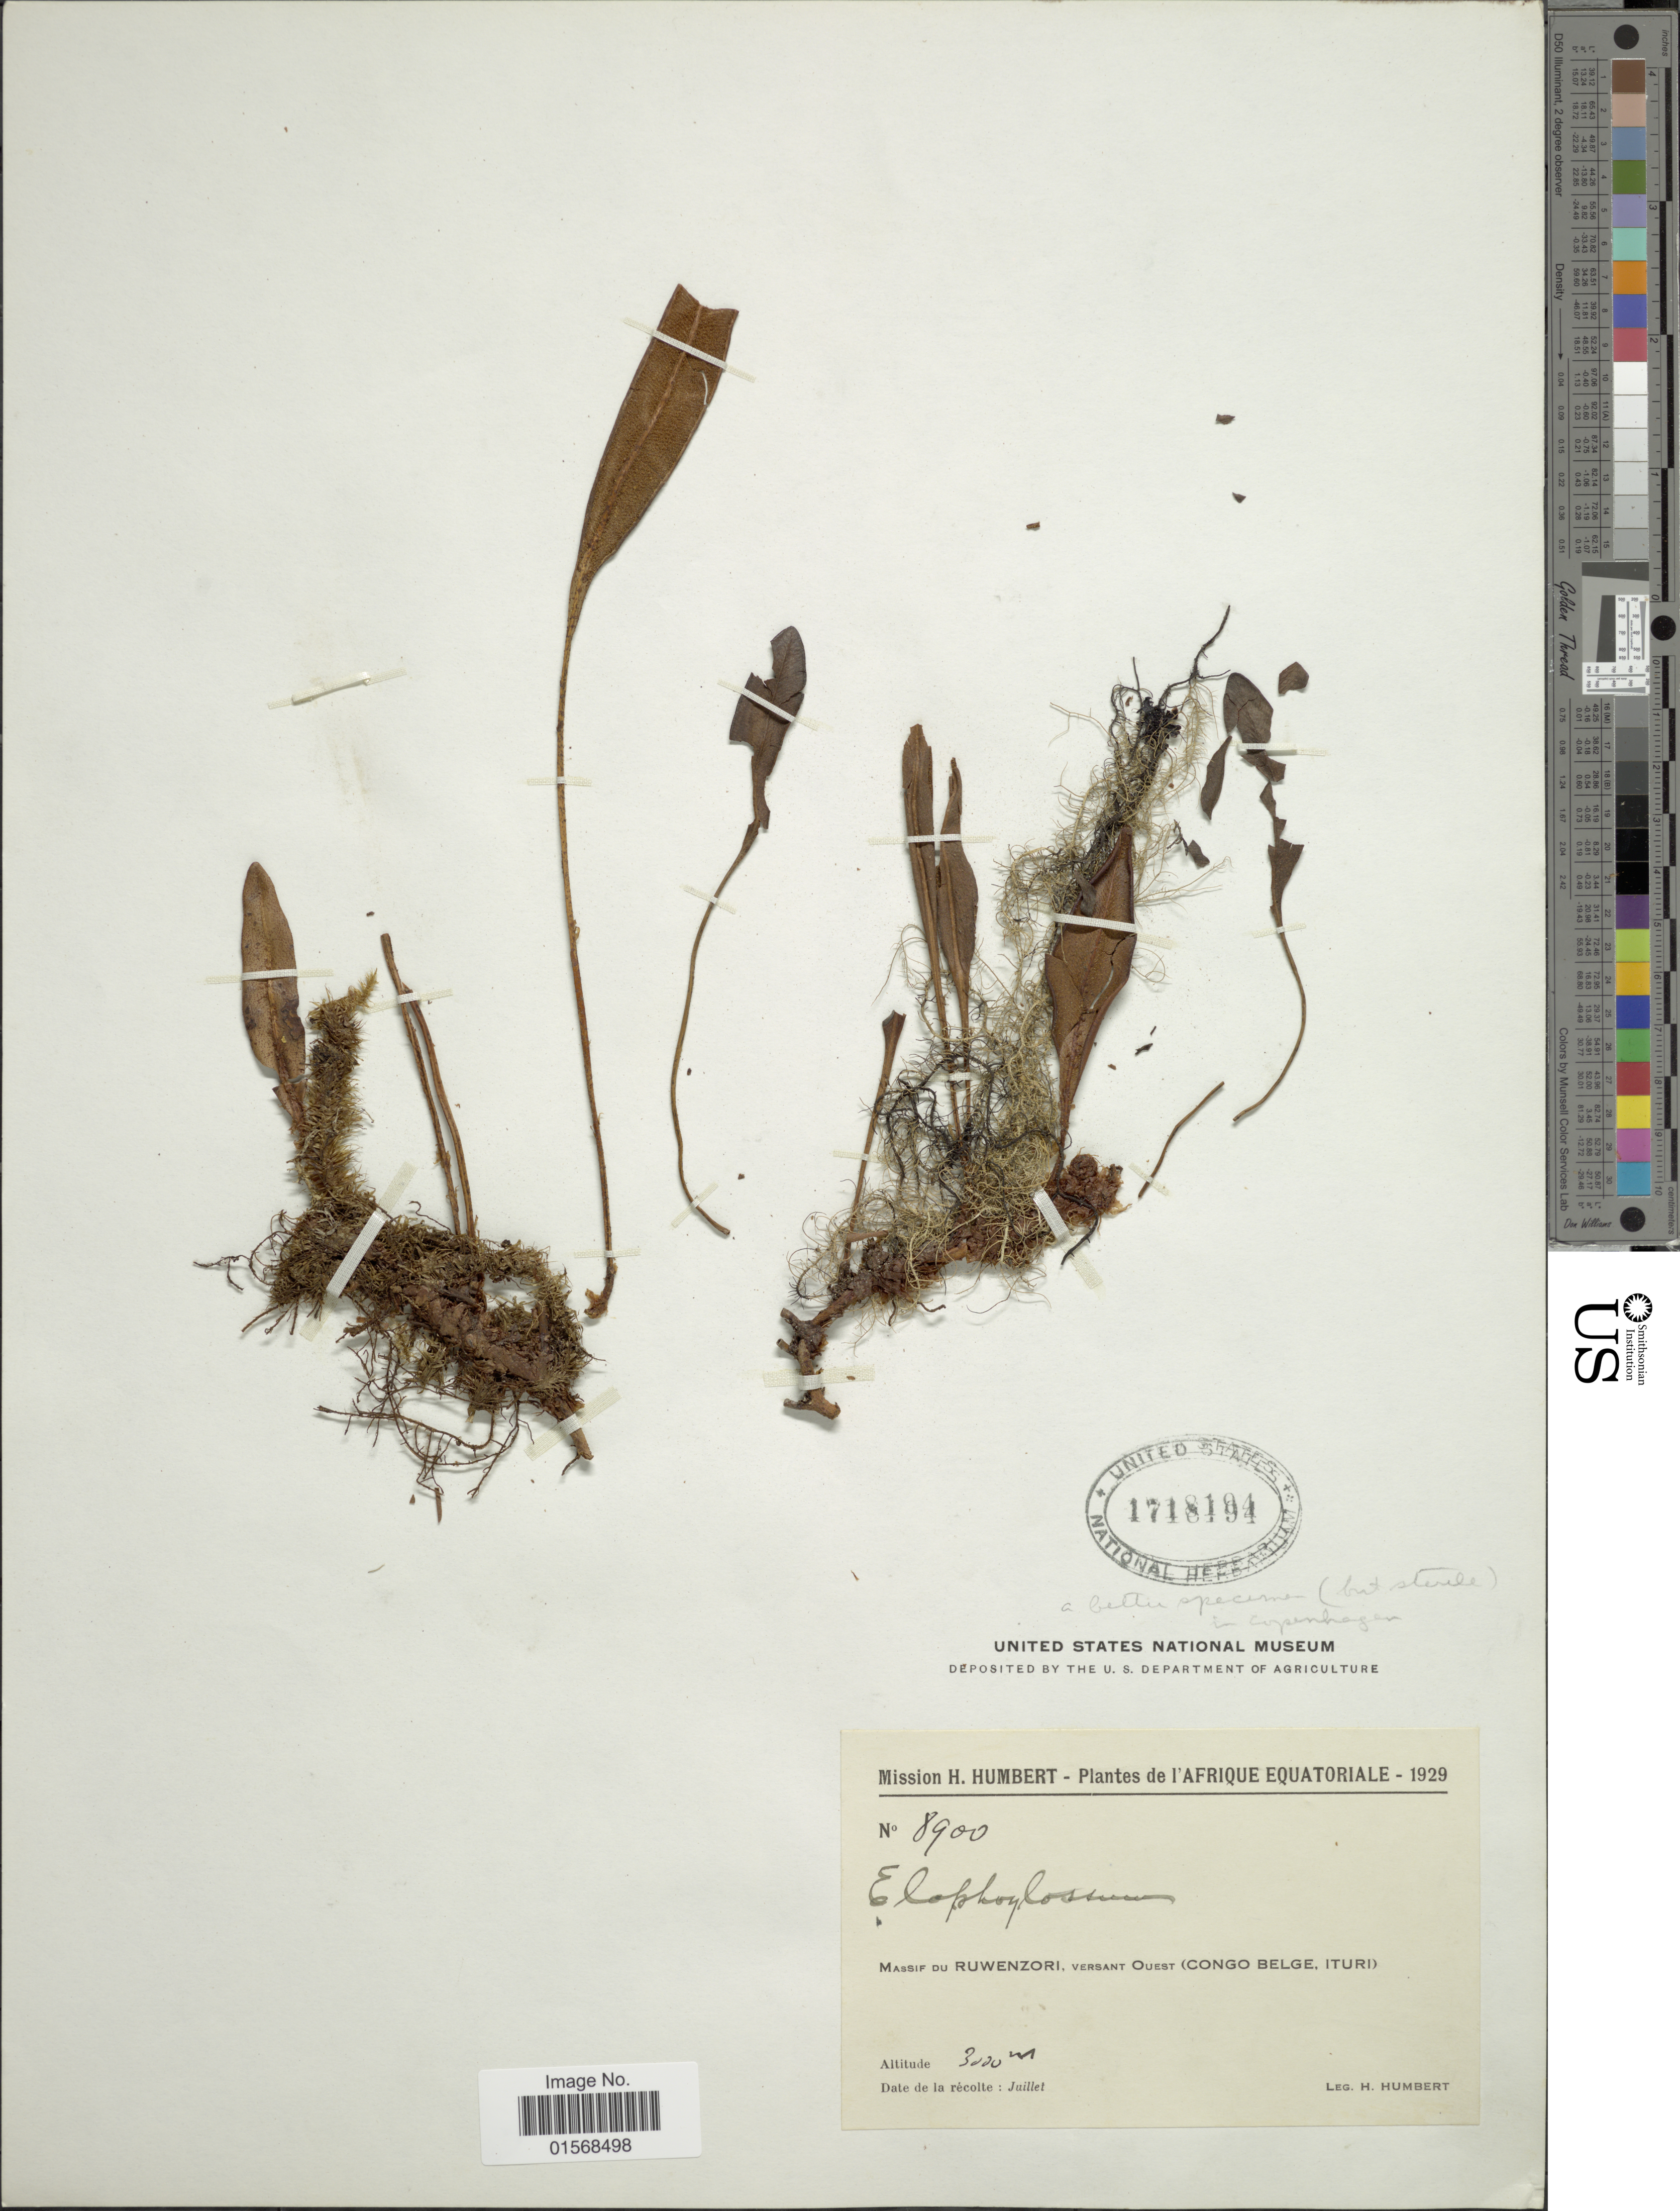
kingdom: Plantae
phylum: Tracheophyta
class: Polypodiopsida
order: Polypodiales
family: Dryopteridaceae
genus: Elaphoglossum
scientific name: Elaphoglossum sp.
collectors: H. Humbert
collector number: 8900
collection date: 1929-07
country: Congo, Democratic Republic of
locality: L'Afrique Equatoriale. Massif du Ruwenzori, versant Ouest (Congo Belge, Ituri).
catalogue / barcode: US 1718194